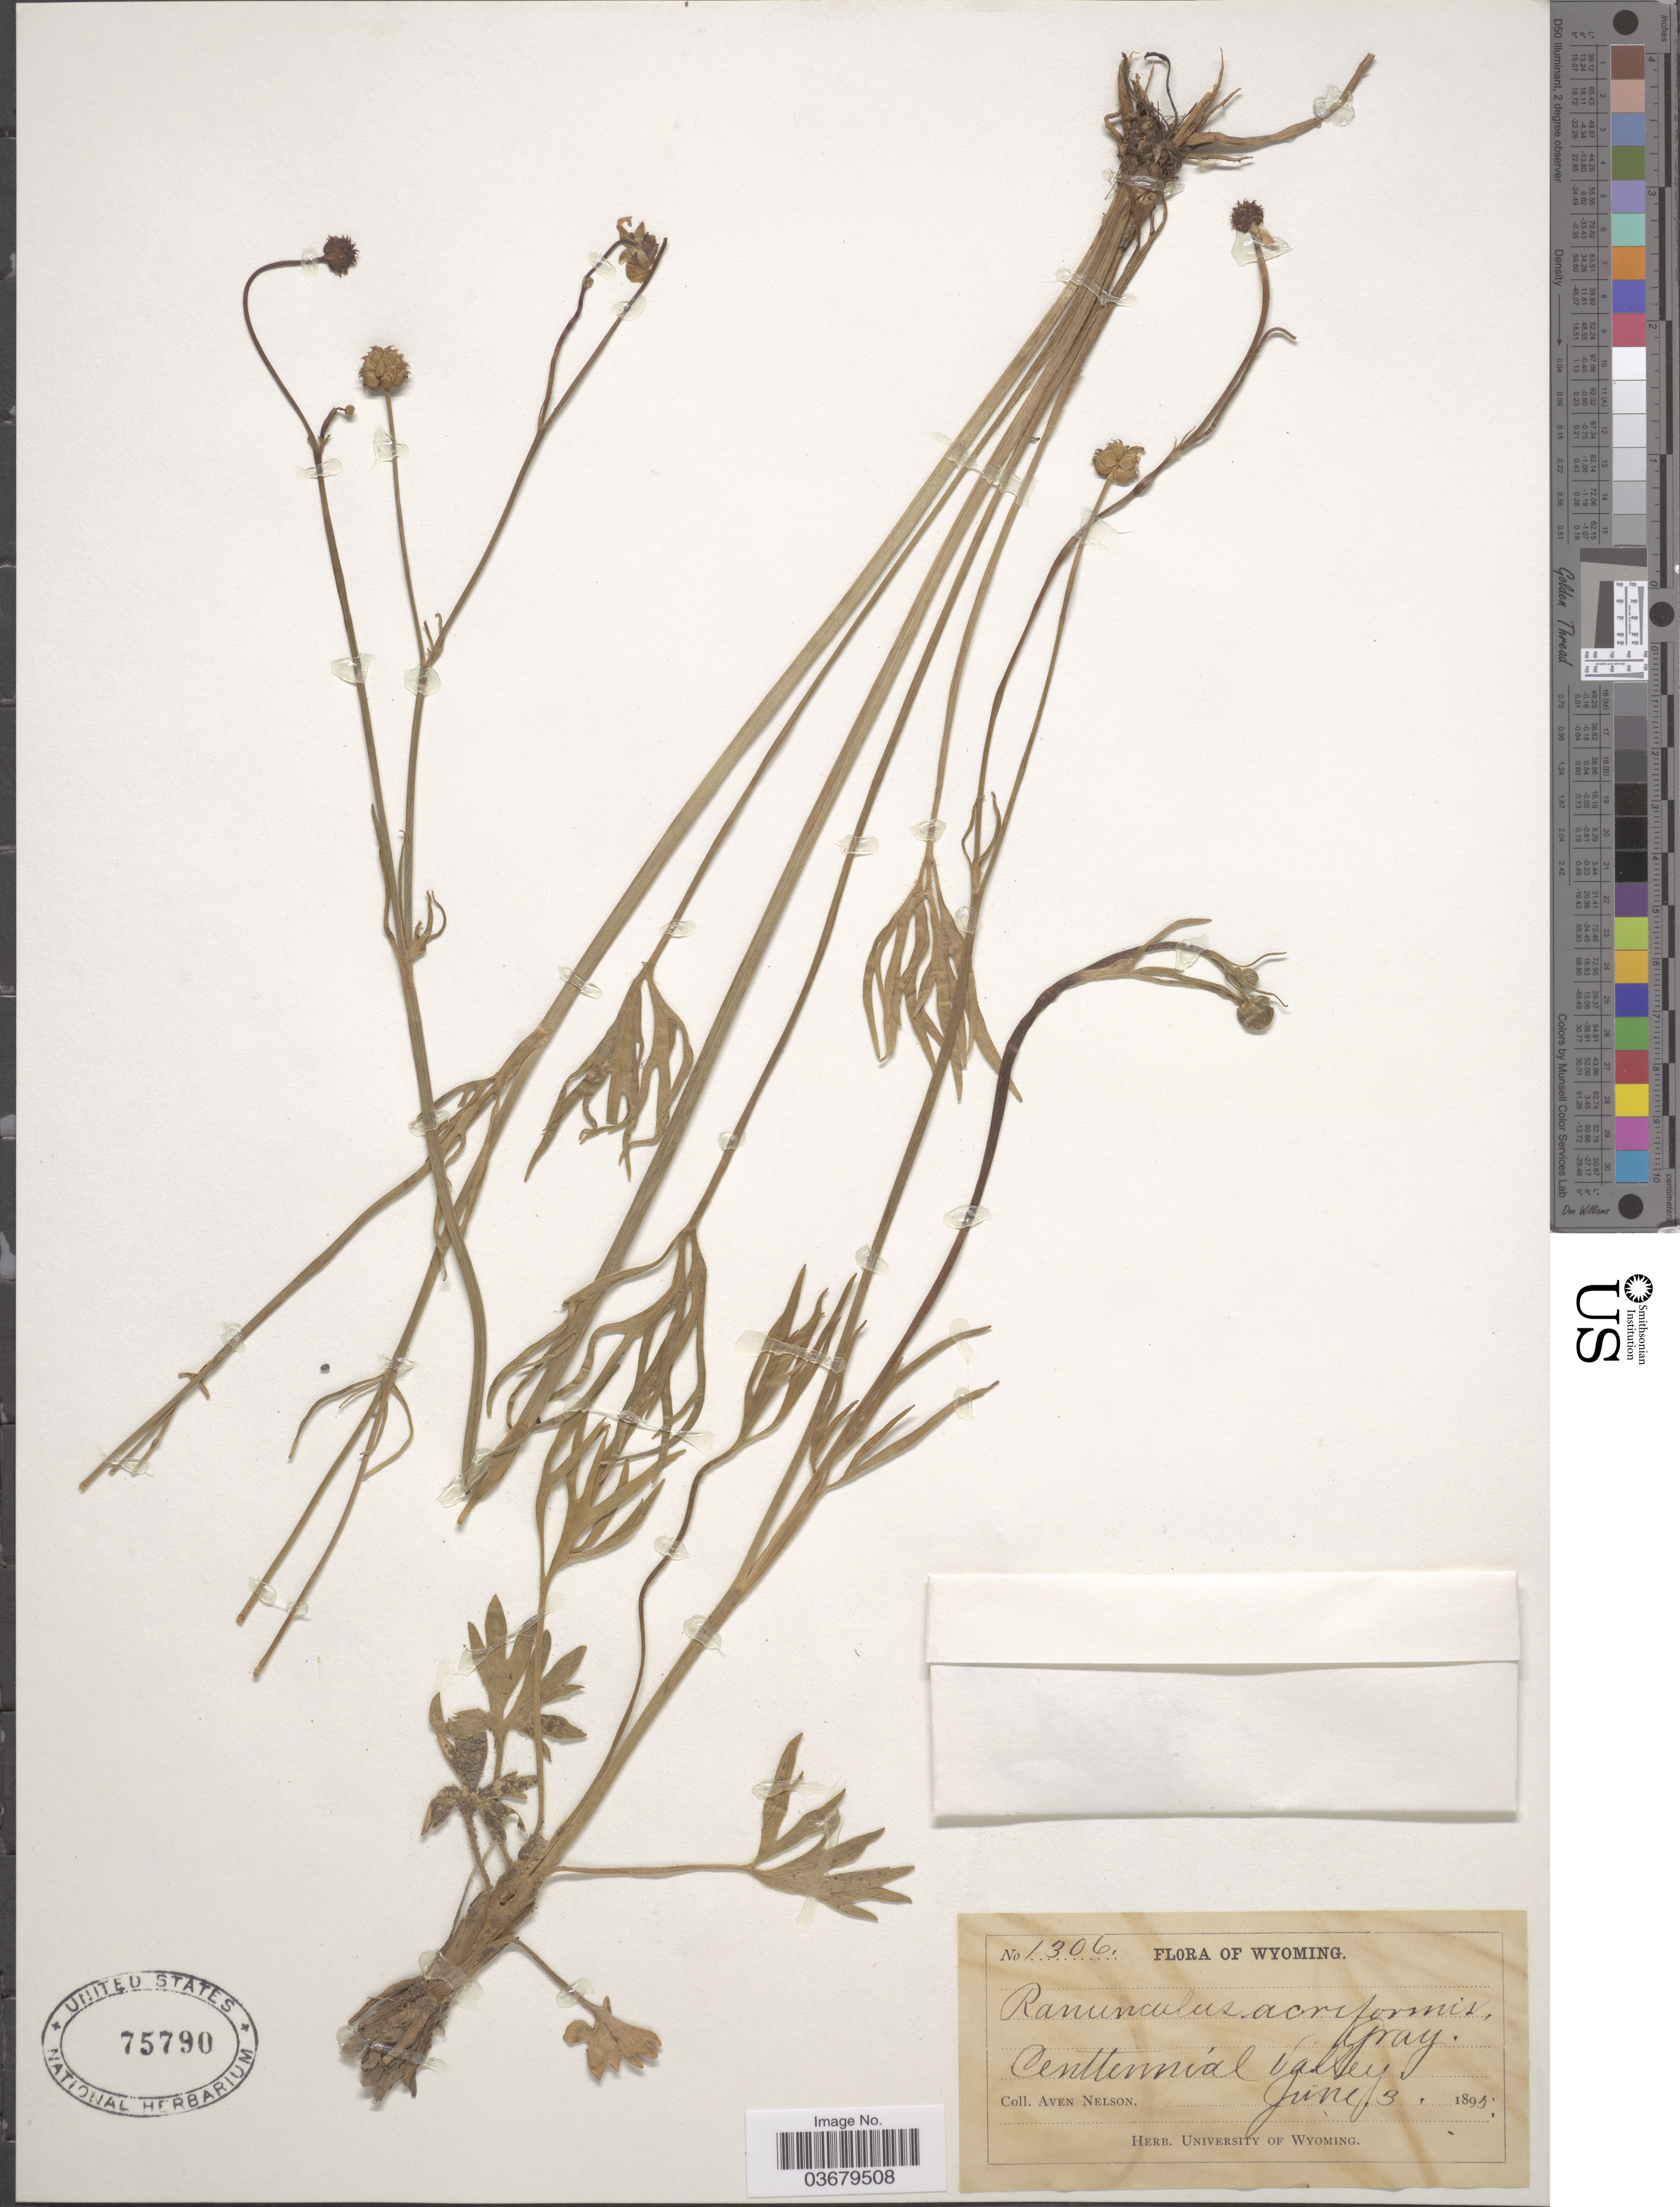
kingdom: Plantae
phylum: Tracheophyta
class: Magnoliopsida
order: Ranunculales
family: Ranunculaceae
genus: Ranunculus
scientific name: Ranunculus acriformis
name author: A. Gray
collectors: A. Nelson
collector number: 1306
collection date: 1895-06-03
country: United States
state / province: Wyoming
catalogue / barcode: US 75790